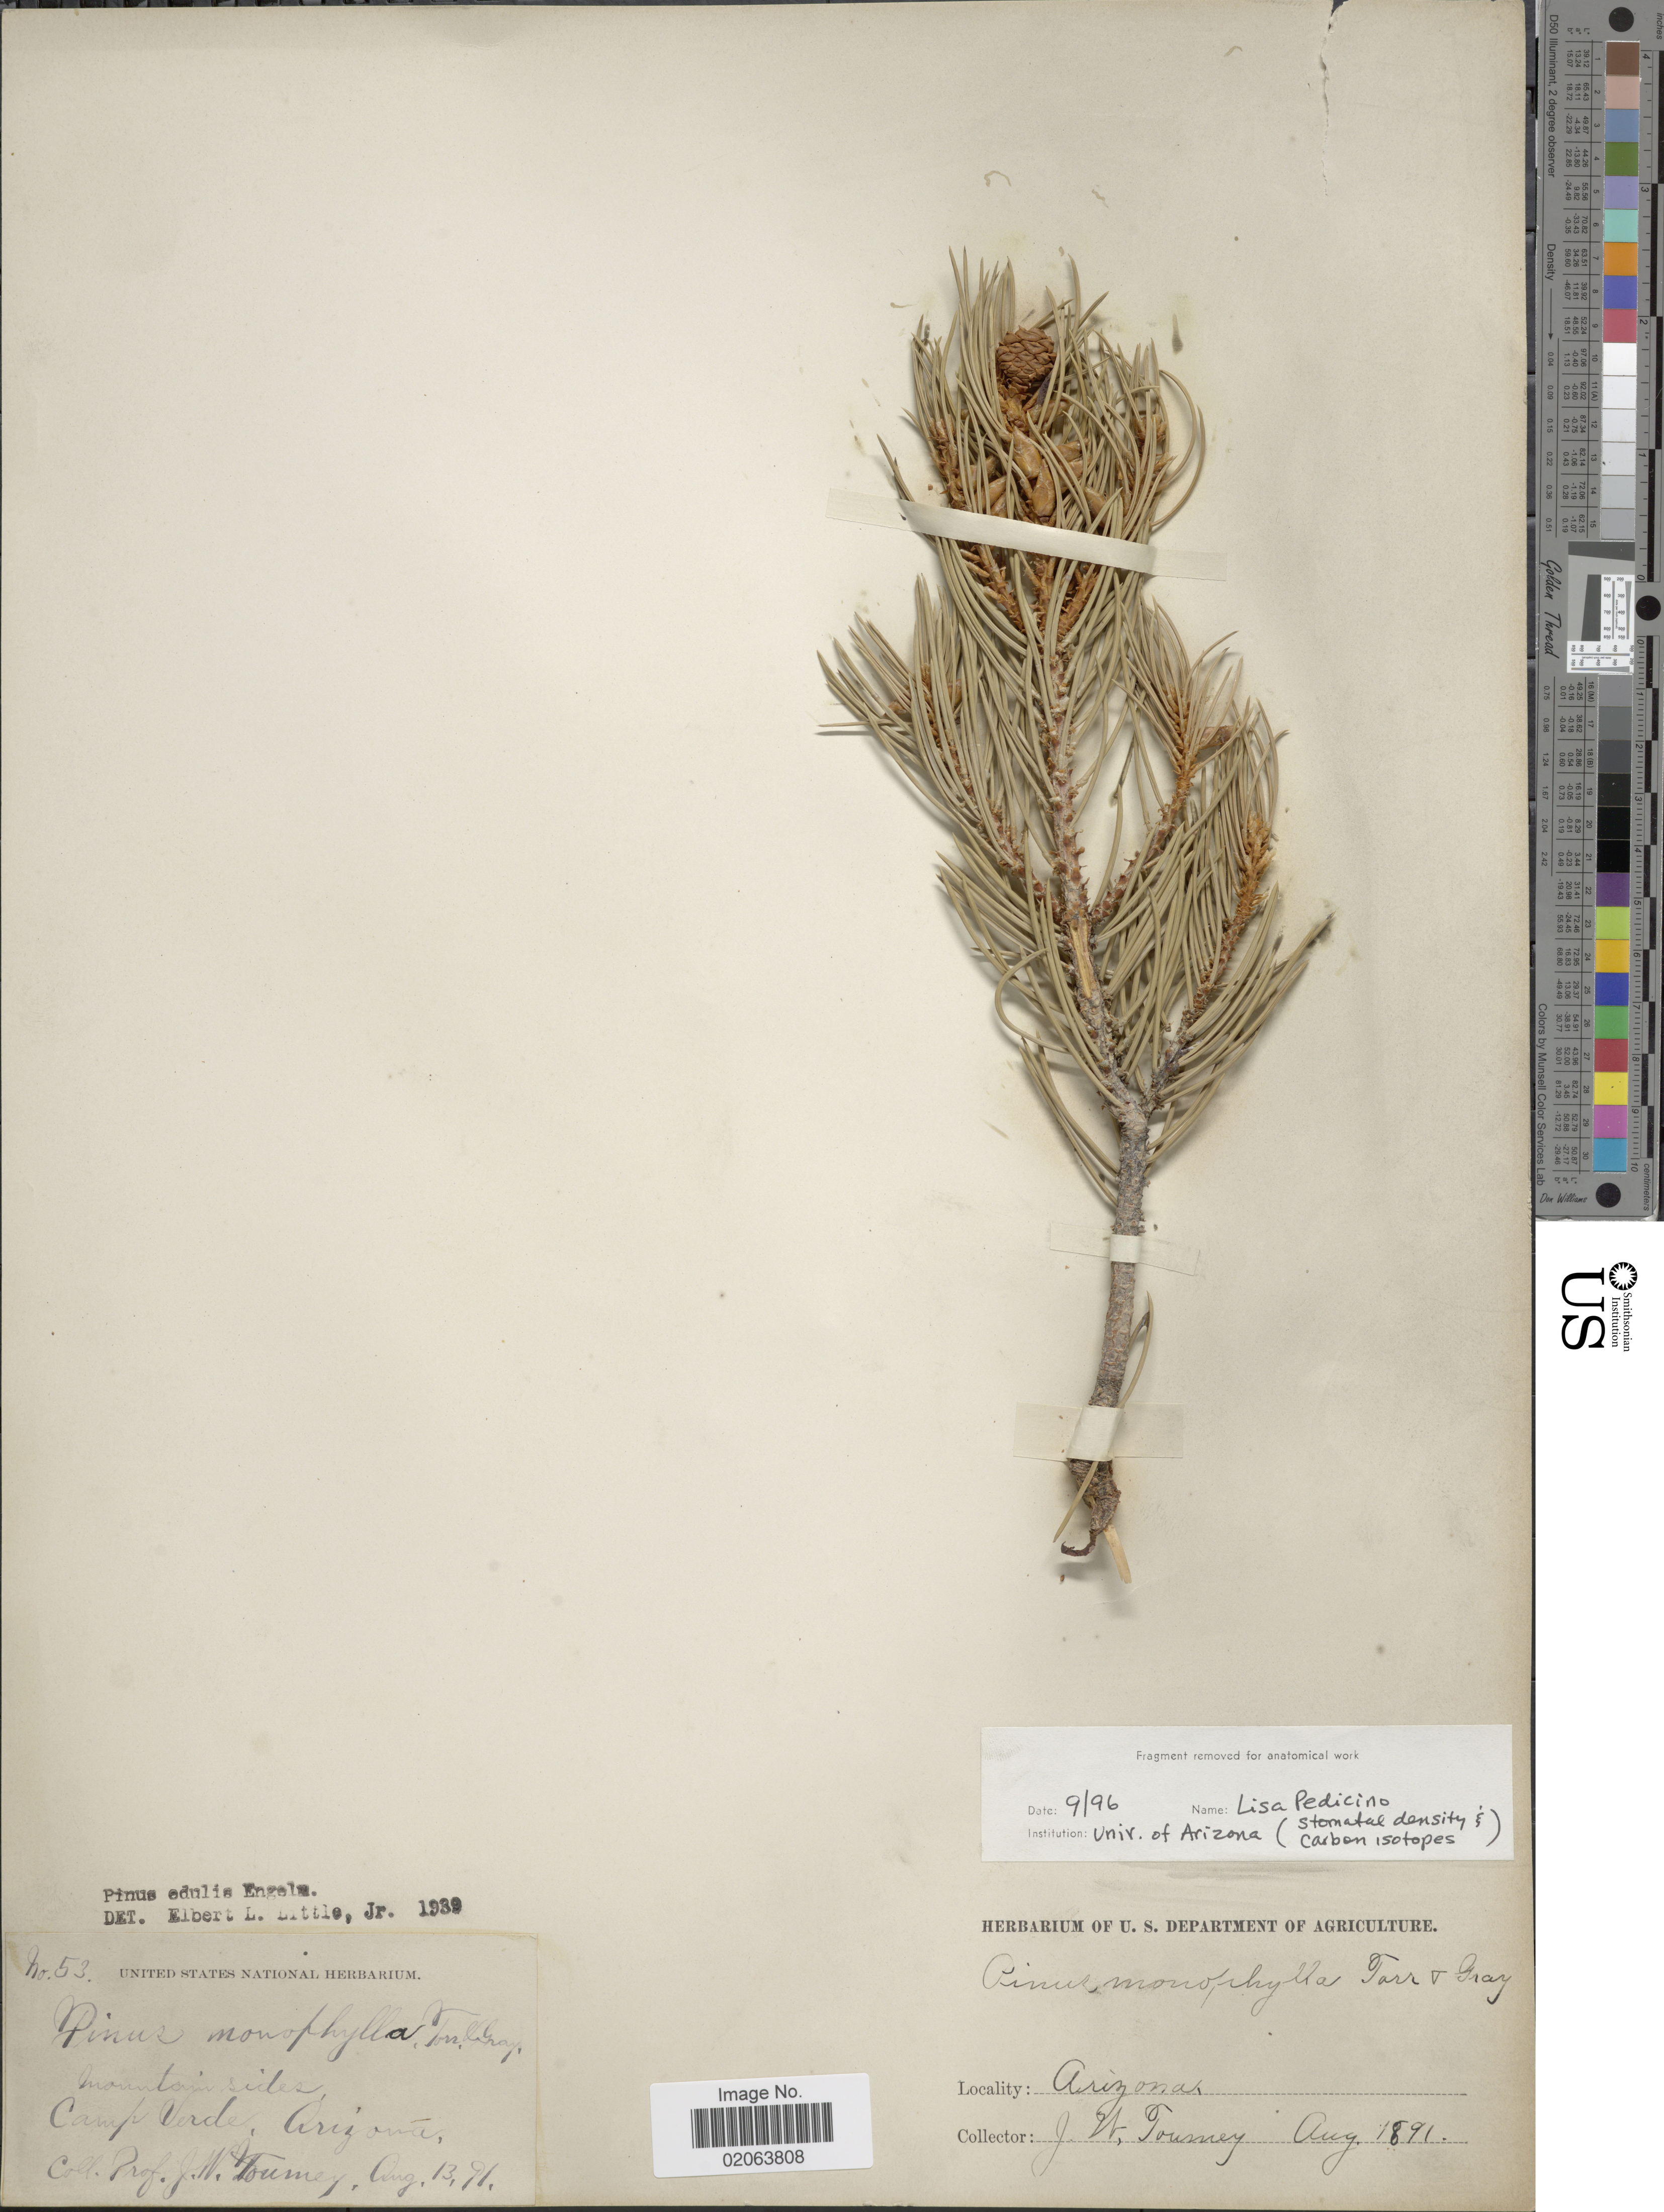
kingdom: Plantae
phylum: Tracheophyta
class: Pinopsida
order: Pinales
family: Pinaceae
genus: Pinus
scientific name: Pinus edulis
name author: Engelm.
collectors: J. W. Toumey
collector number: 53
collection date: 1891-08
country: United States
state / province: Arizona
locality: Camp Verde